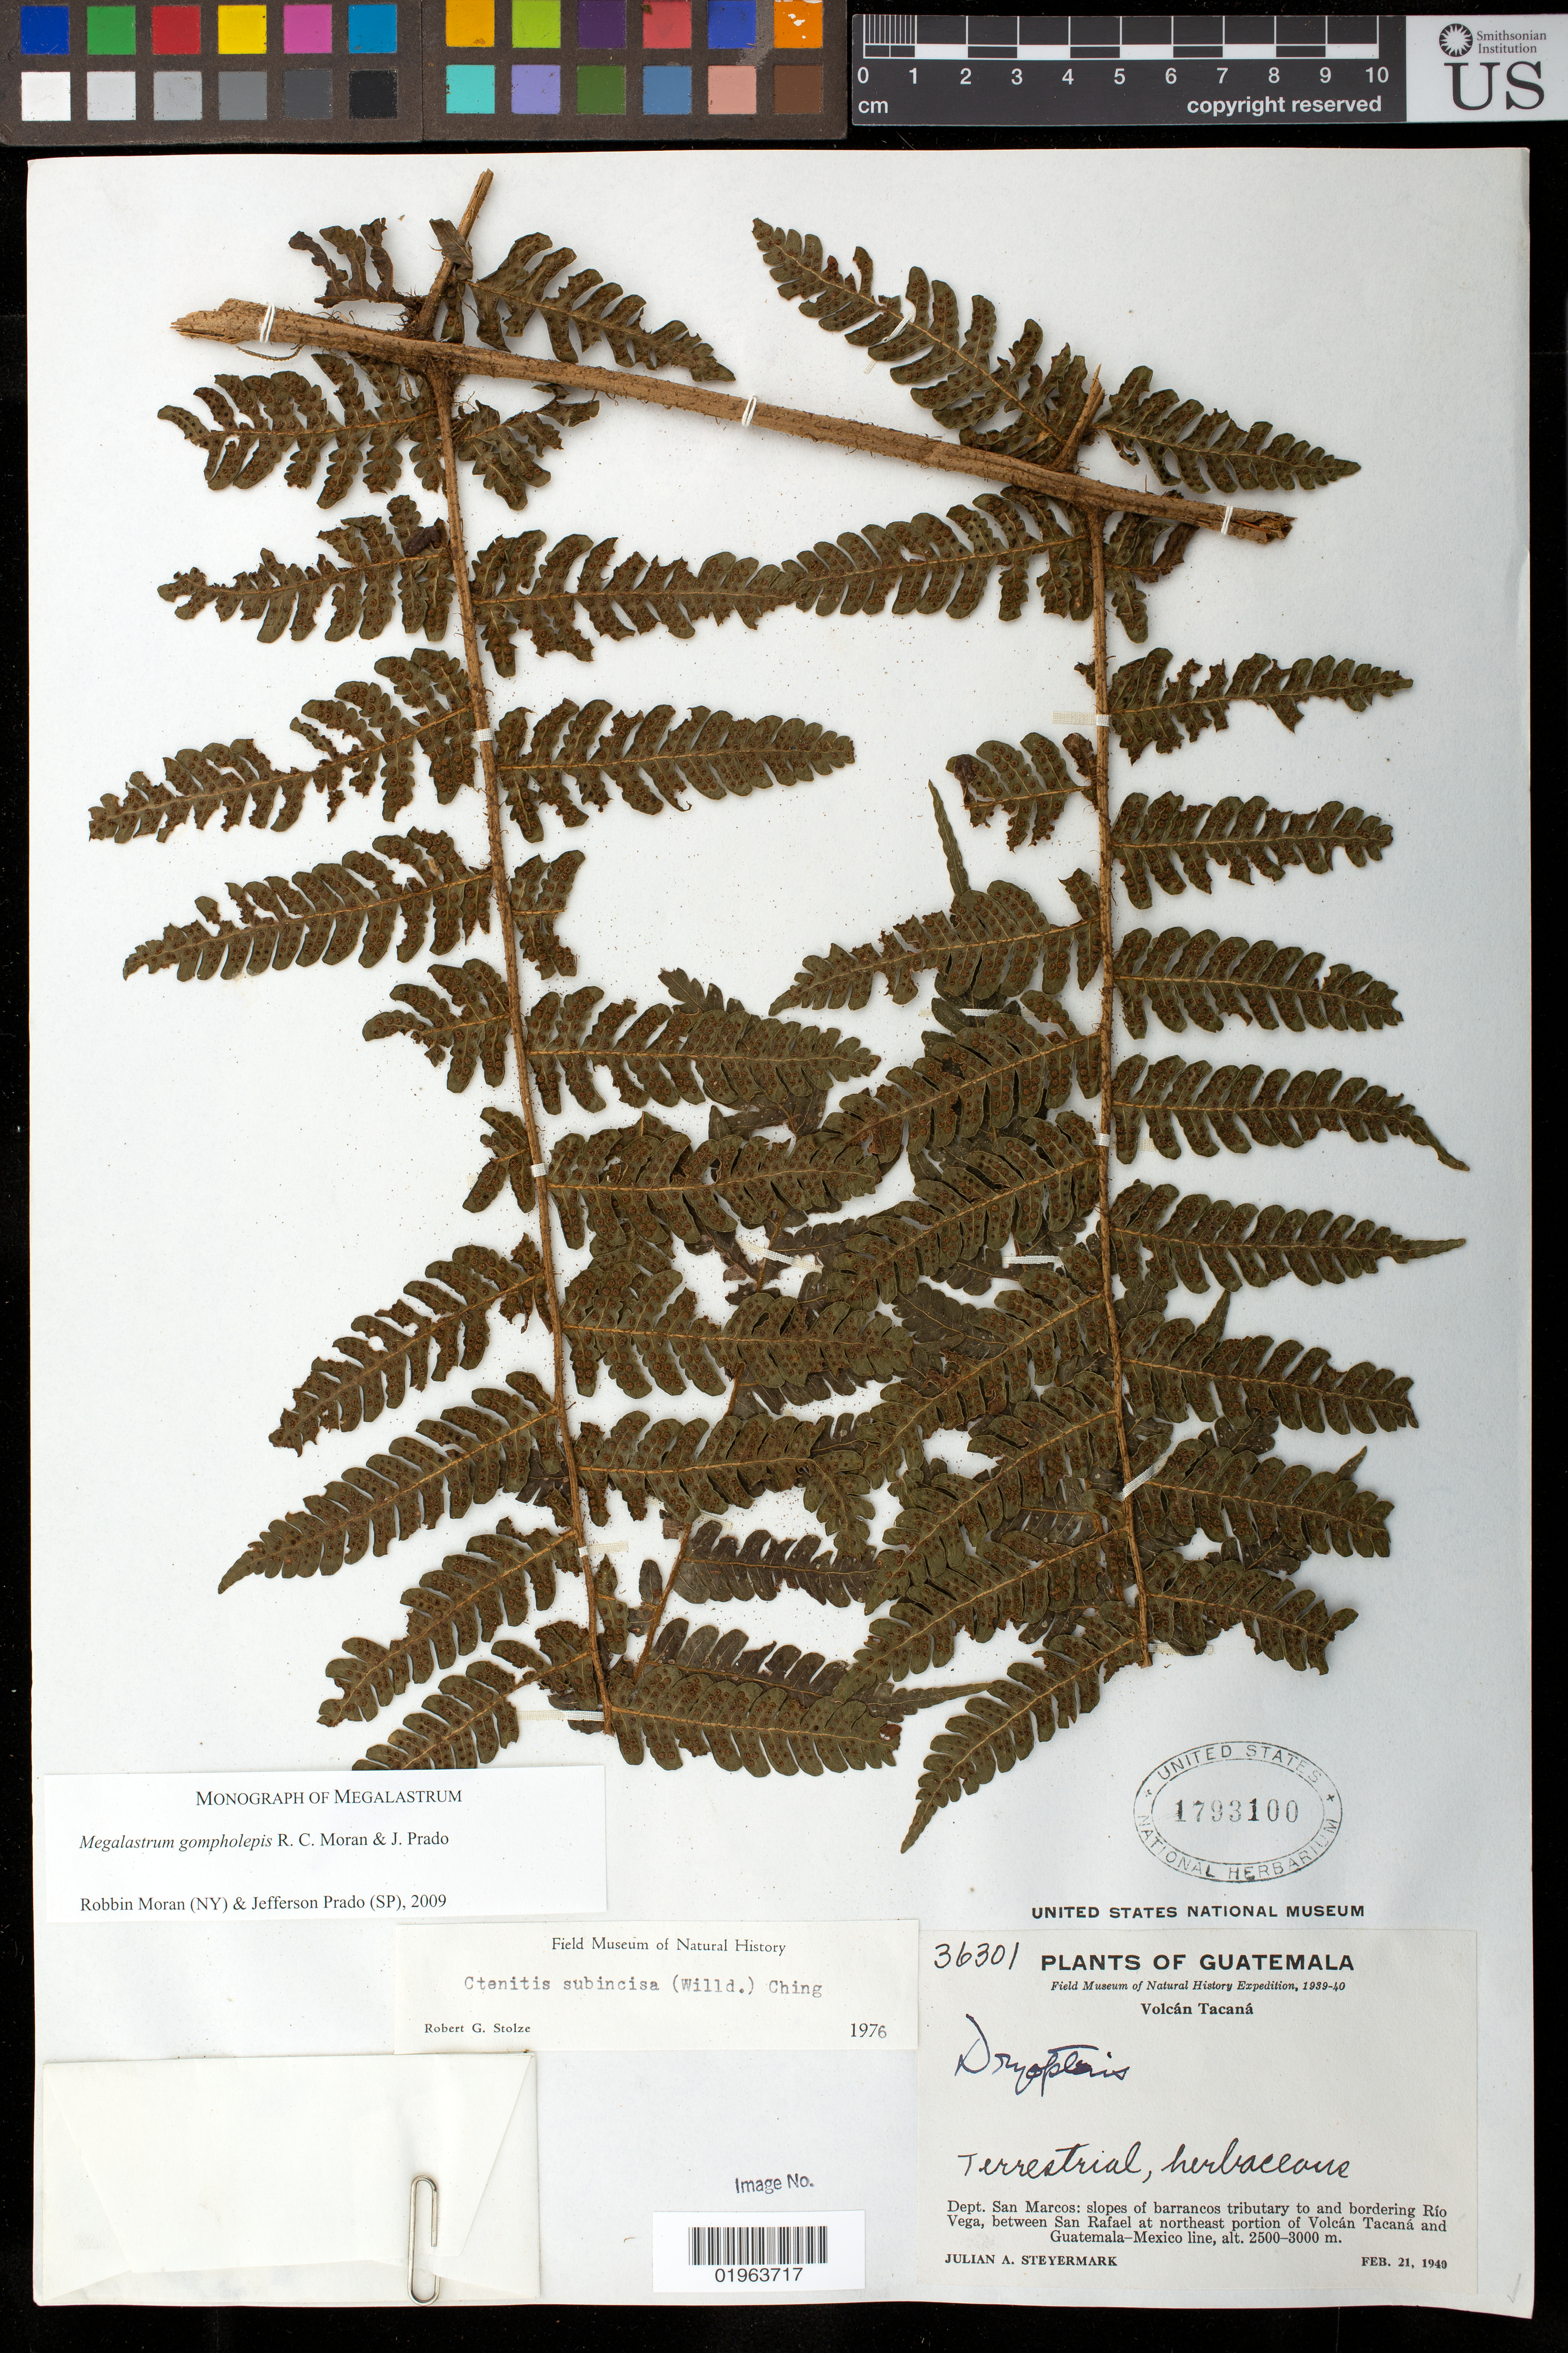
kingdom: Plantae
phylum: Tracheophyta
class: Polypodiopsida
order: Polypodiales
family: Dryopteridaceae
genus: Megalastrum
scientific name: Megalastrum gompholepis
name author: R.C. Moran & J. Prado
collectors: J. Steyermark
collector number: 36301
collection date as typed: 21 Feb 1940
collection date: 1940-02-21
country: Guatemala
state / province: San Marcos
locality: Slopes of barrancos tributary to and bordering Río Vega, between San Rafael at NE portion of Volcán Tacaná and Guatemala - Mexico line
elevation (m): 2500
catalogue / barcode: US 1793100